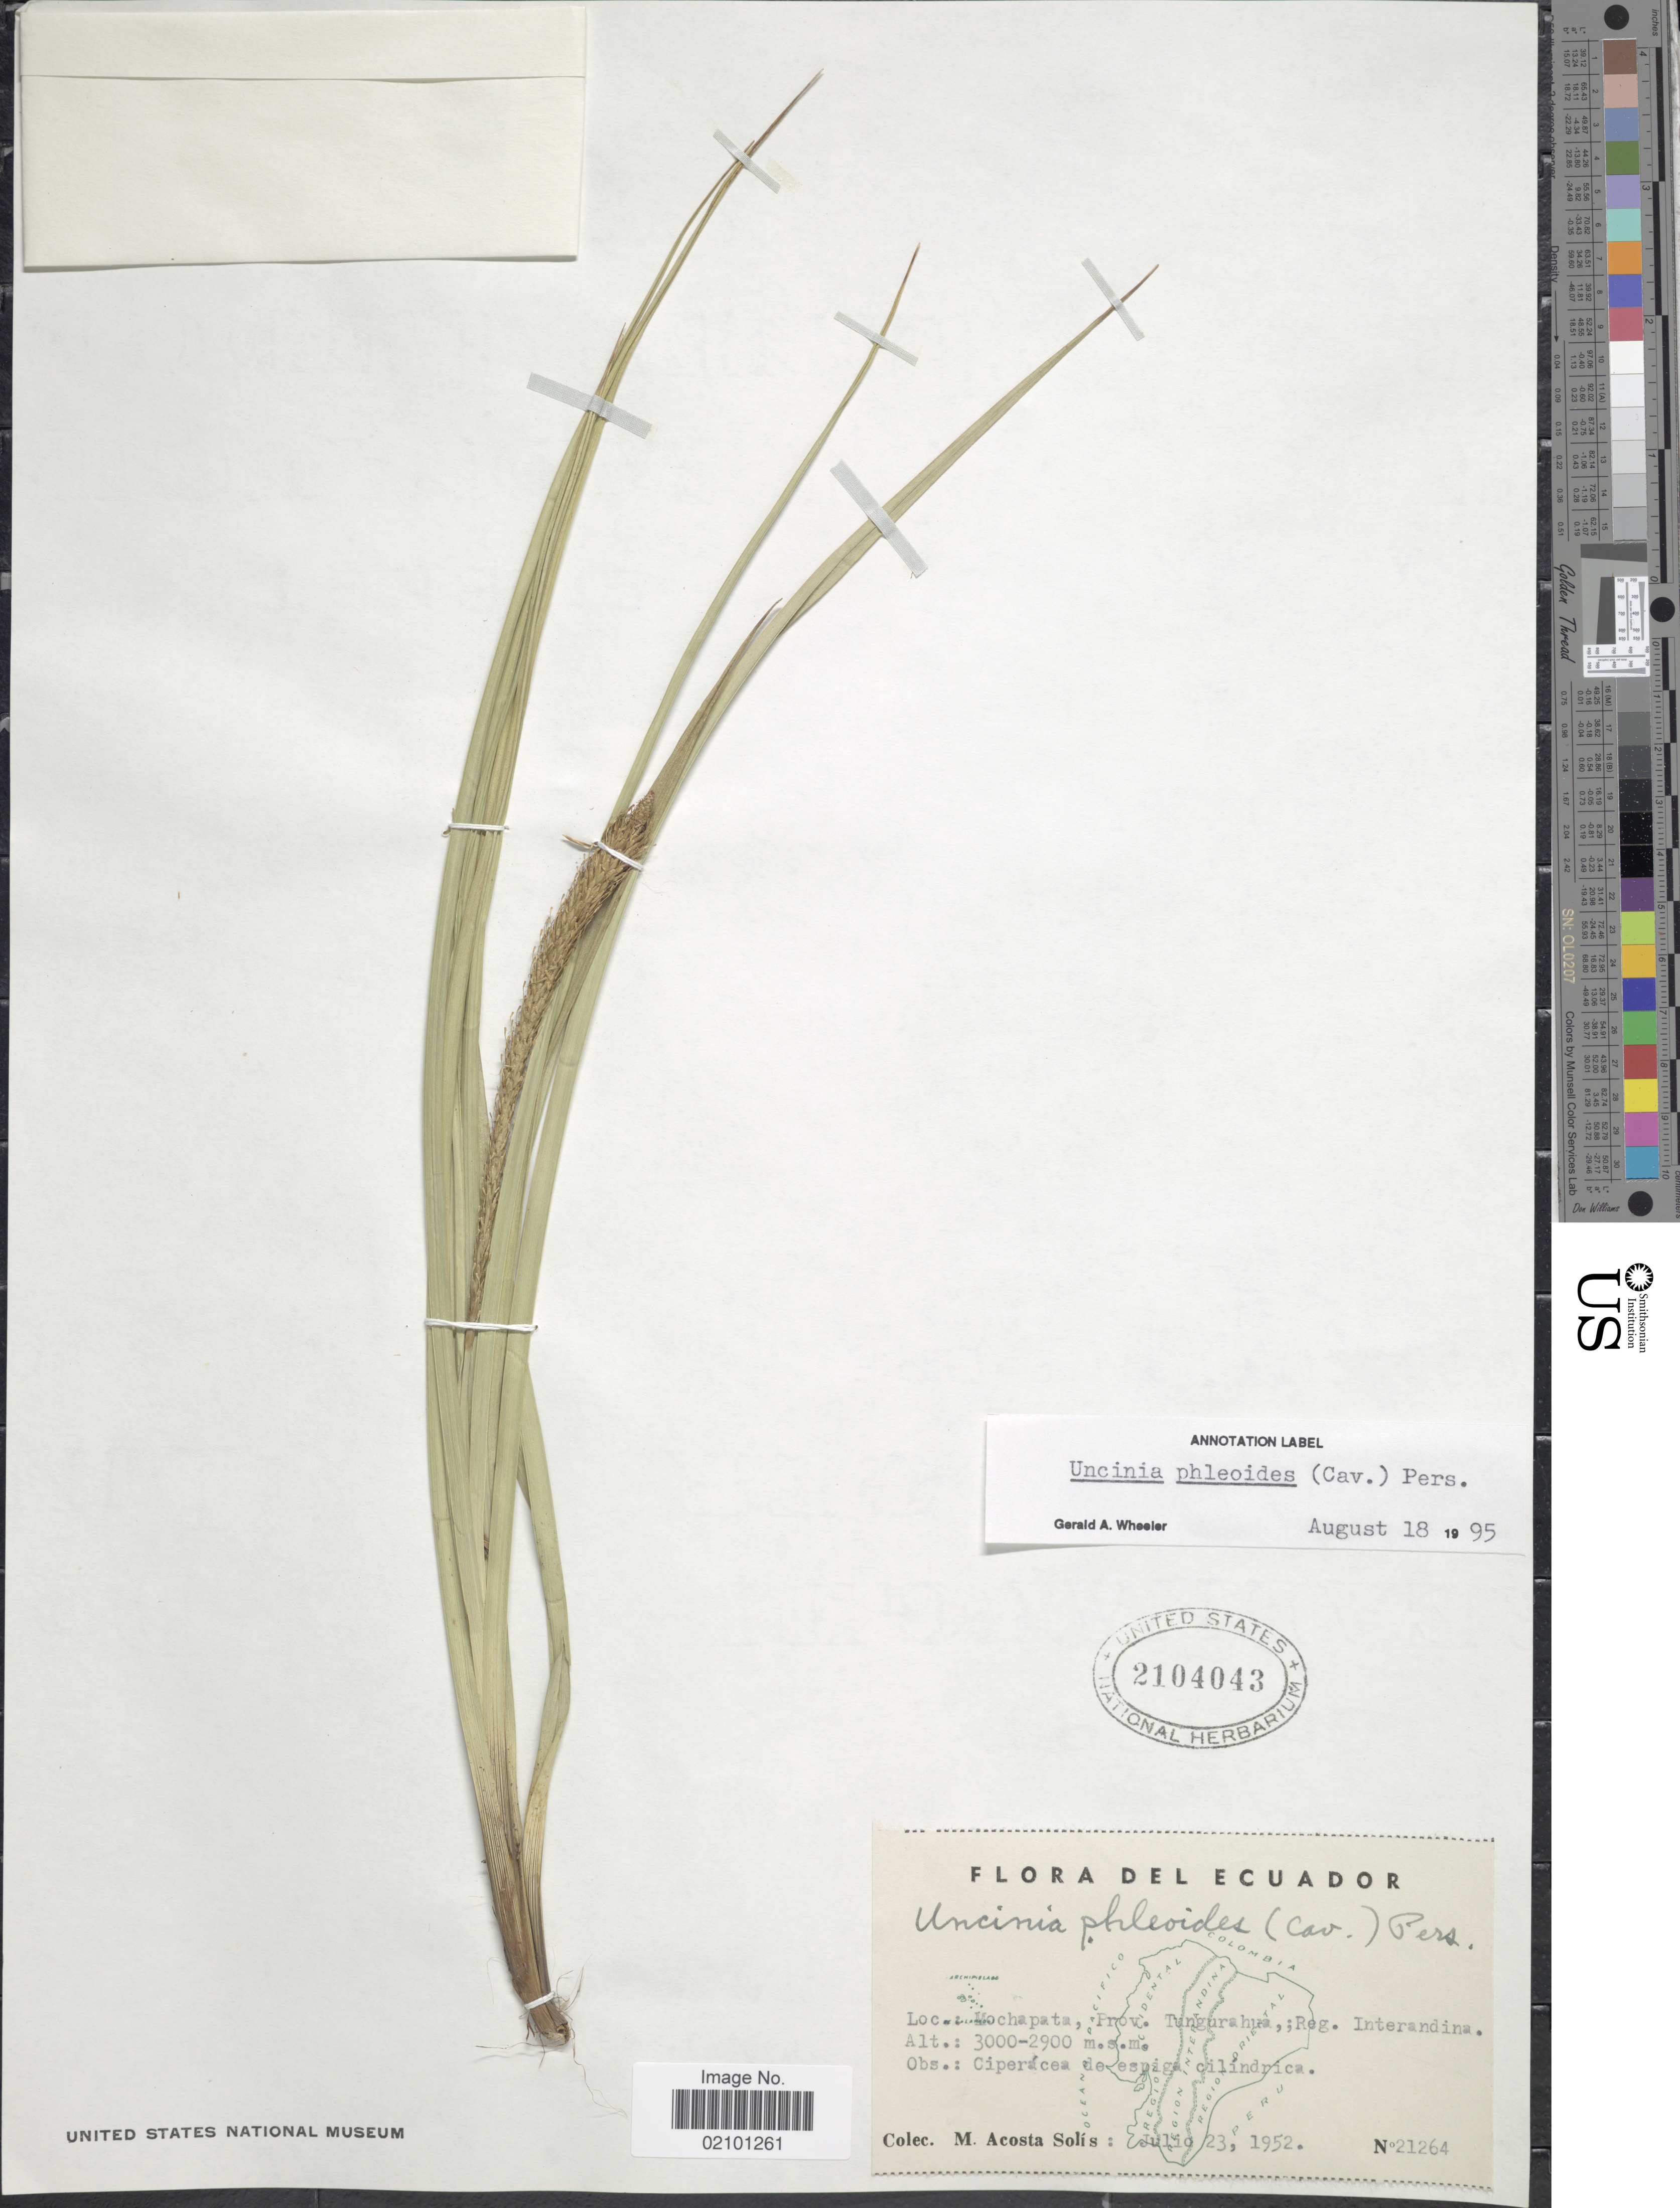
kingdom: Plantae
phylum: Tracheophyta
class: Liliopsida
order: Poales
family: Cyperaceae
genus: Carex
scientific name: Carex phleoides subsp. koyamae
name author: (Gómez-Laur.) Jim.Mejías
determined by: Jimnéz-Mejias, Pedro, (UPOS), Universidad Pablo de Olavide (SPAIN)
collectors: M. Acosta Solis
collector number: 21264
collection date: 1952-07-23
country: Ecuador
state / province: Tungurahua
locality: Mochapata, Prov. Tungurahua; Reg. Interandina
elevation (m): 2900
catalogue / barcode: US 2104043